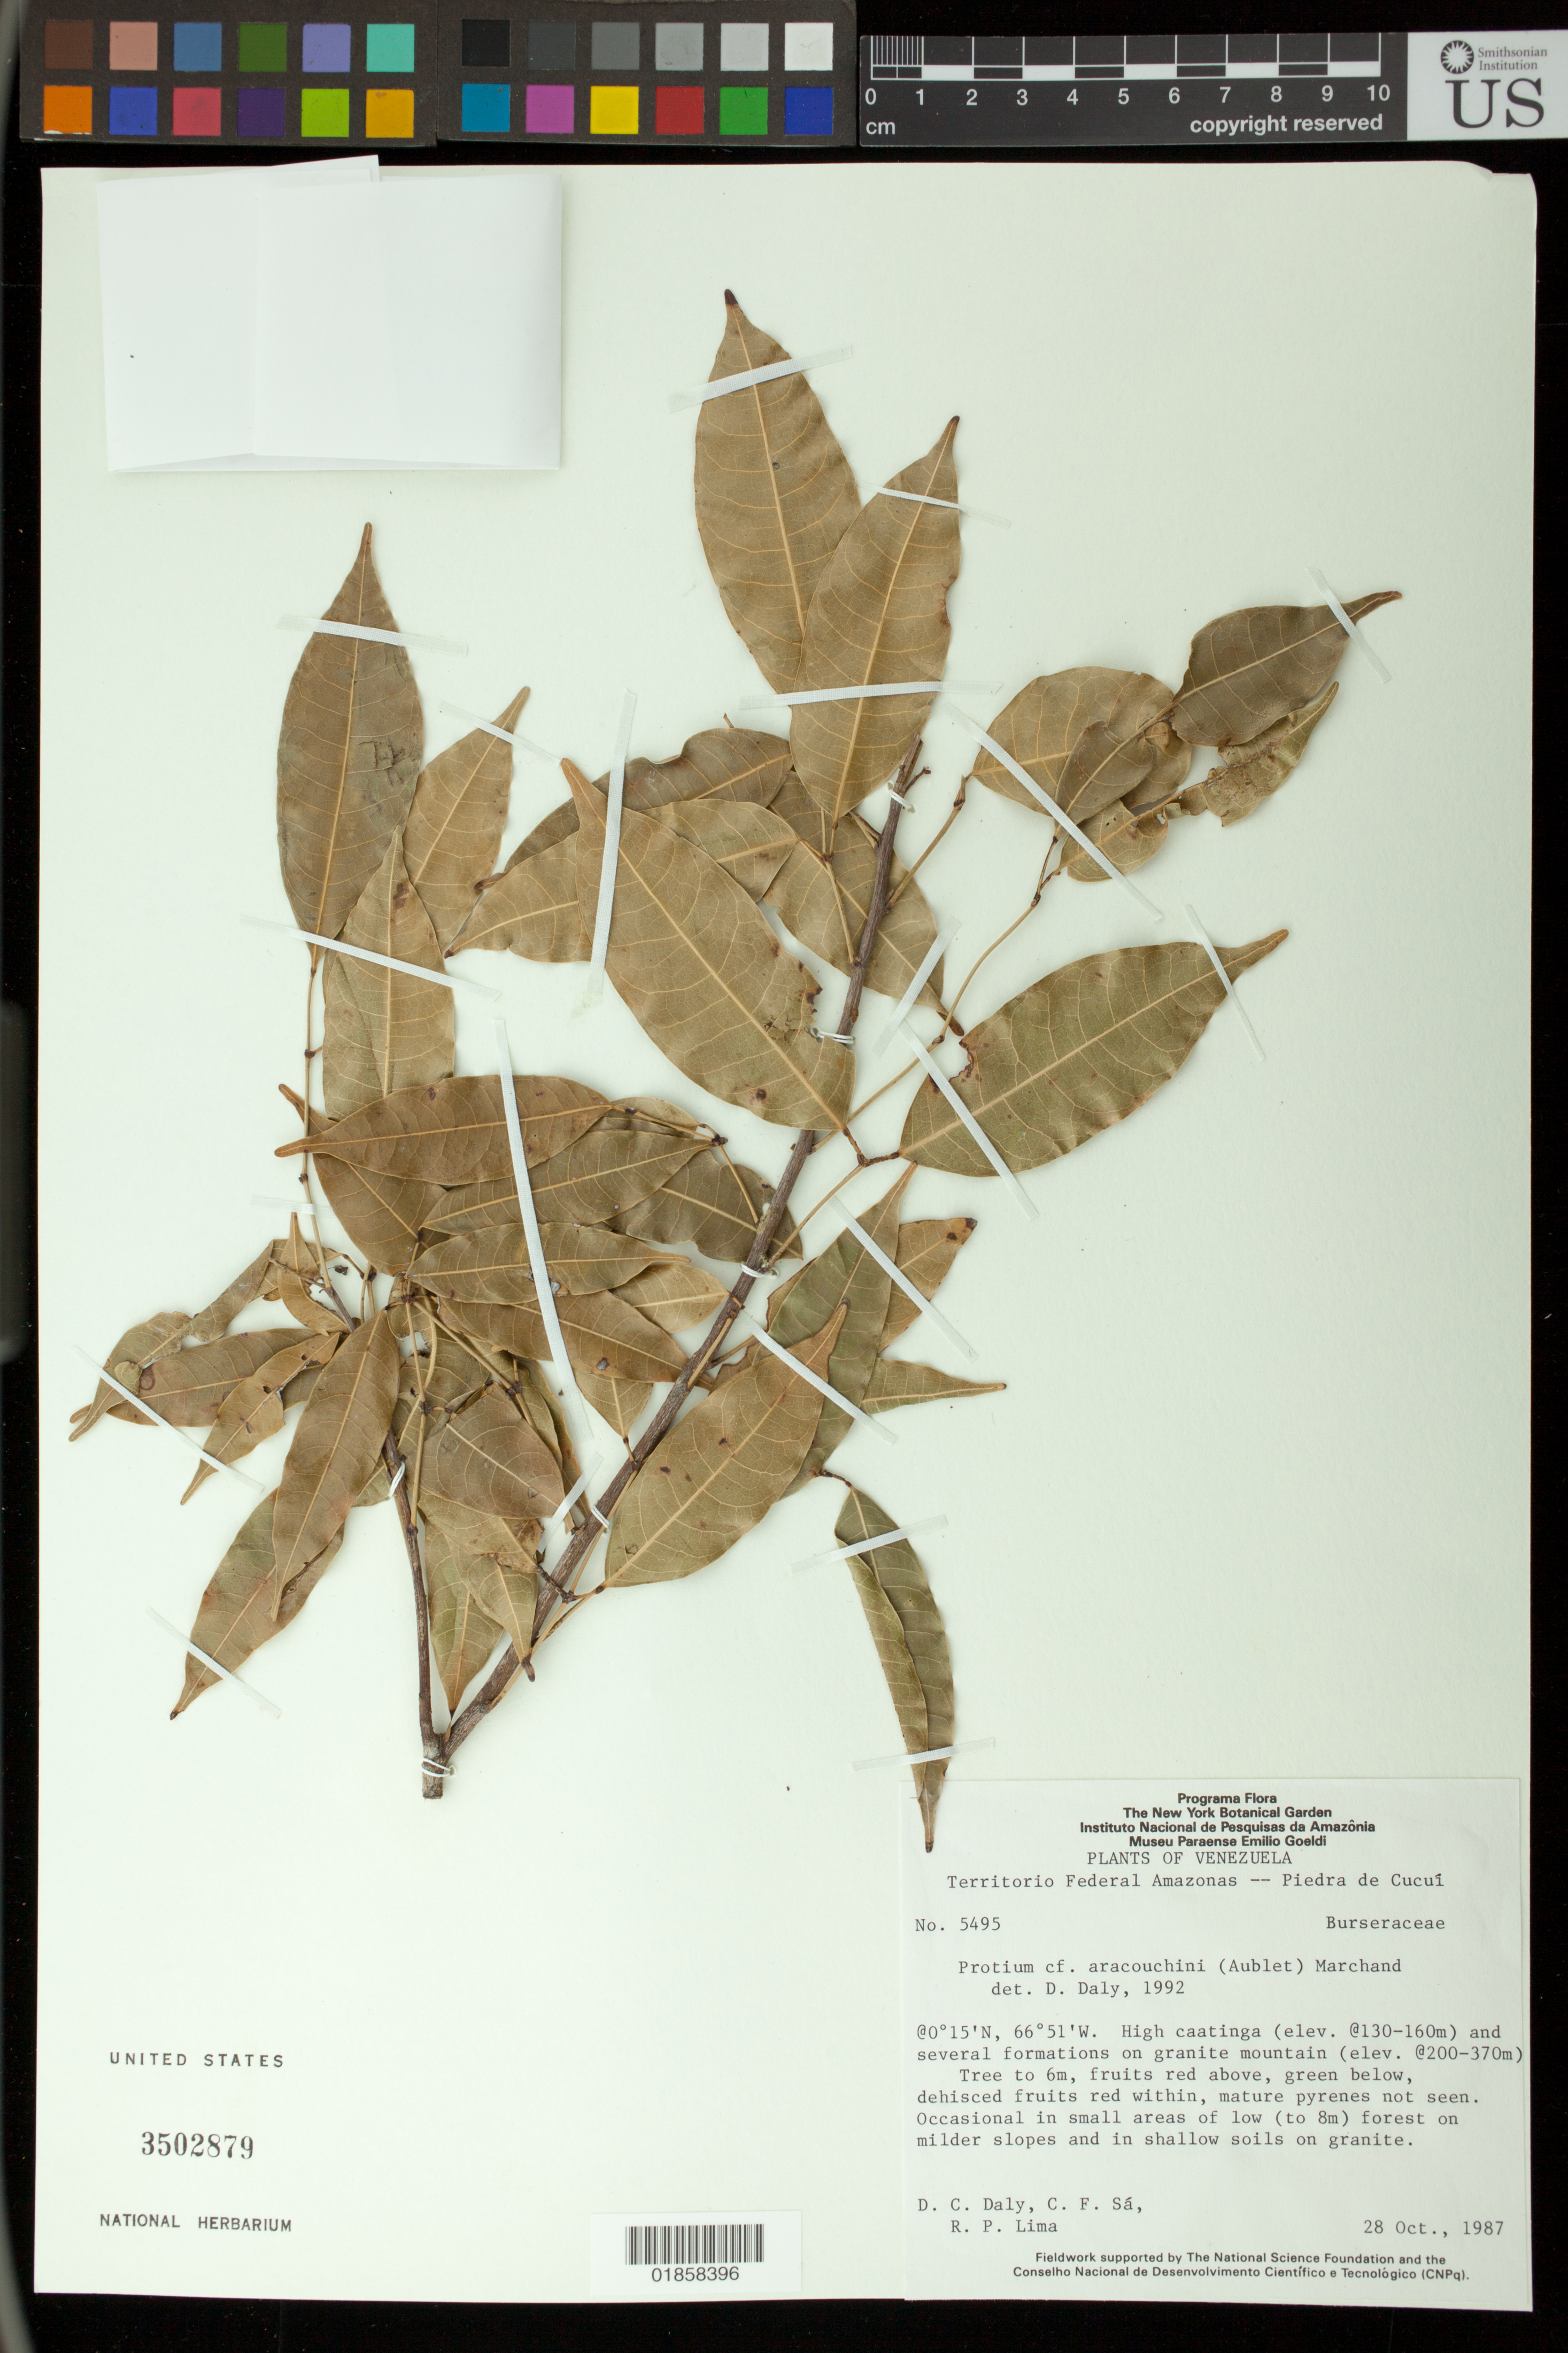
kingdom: Plantae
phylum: Tracheophyta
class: Magnoliopsida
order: Sapindales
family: Burseraceae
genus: Protium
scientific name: Protium leptostachyum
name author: Cuatrec.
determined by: Perdiz, R.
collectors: D. C. Daly, C. Sá & R. P. Lima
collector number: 5495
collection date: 1987-10-28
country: Venezuela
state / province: Amazonas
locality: Territorio Federal Amazonas - Piedra de Cucuí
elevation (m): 130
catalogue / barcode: US 3502879